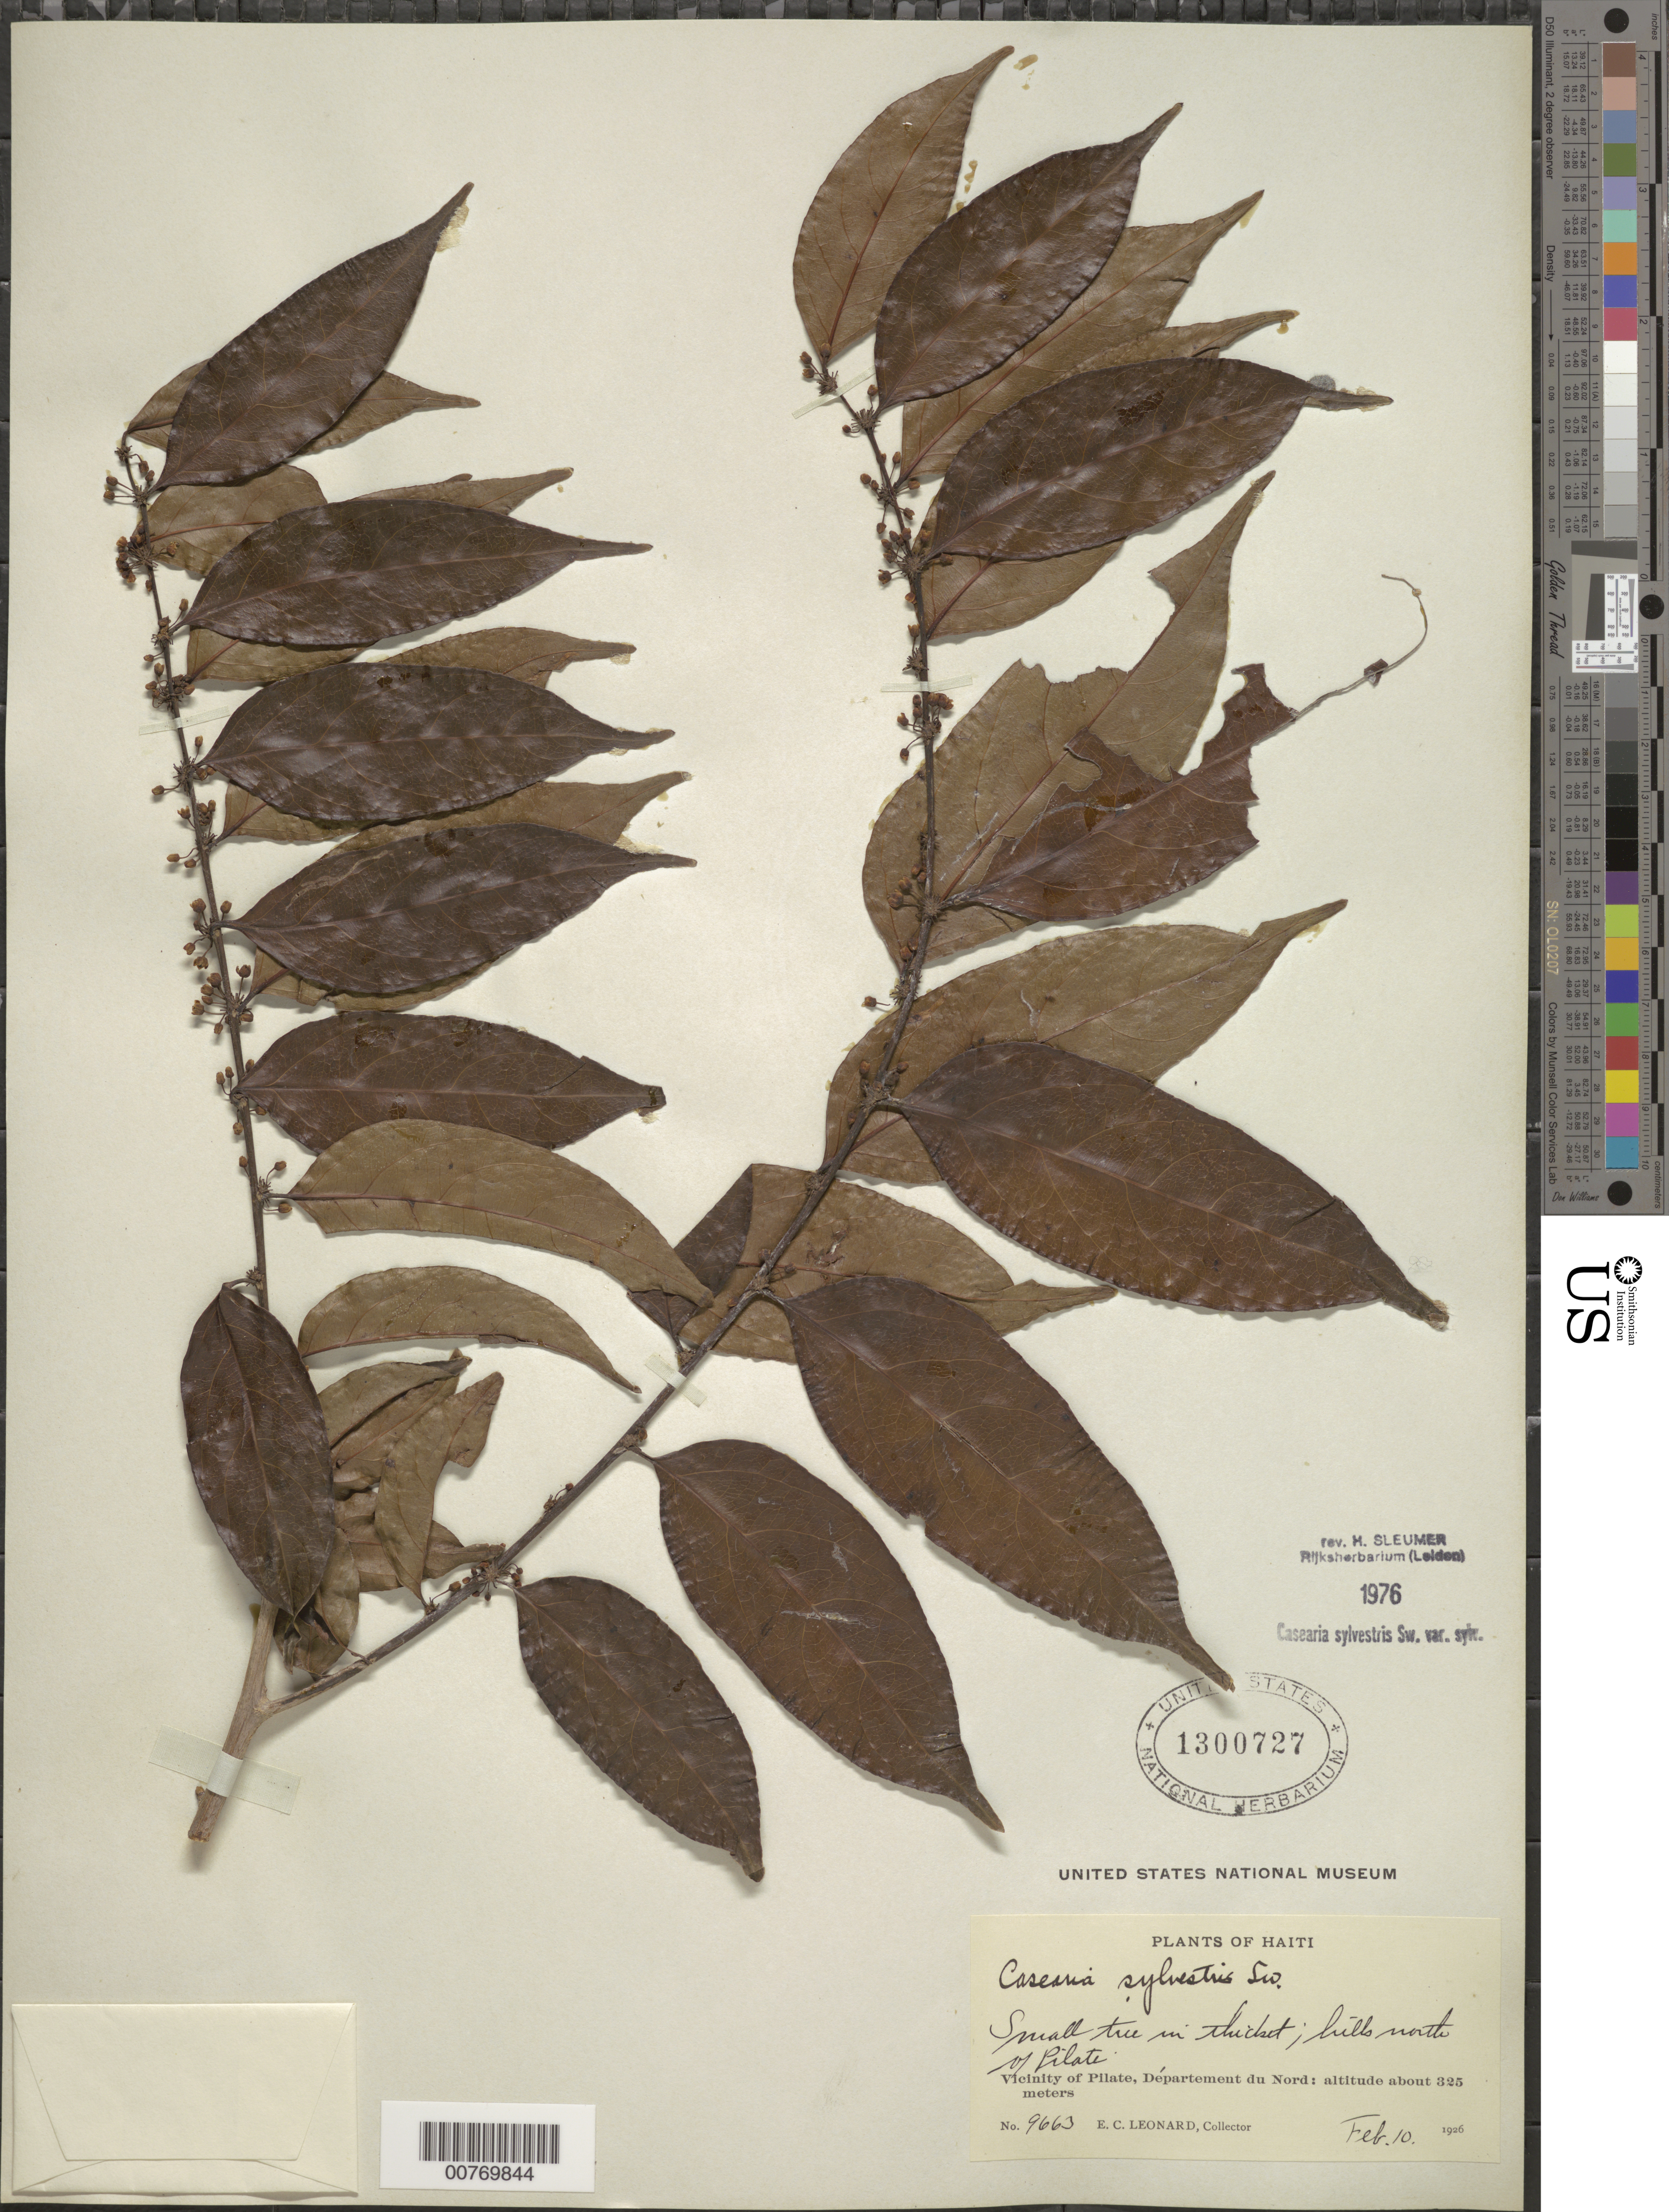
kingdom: Plantae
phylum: Tracheophyta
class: Magnoliopsida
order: Malpighiales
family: Salicaceae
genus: Casearia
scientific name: Casearia sylvestris var. sylvestris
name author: Sw.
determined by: Sleumer, H. O.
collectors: E. C. Leonard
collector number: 9663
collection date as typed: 10 Feb 1926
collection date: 1926-02-10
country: Haiti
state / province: Nord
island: Hispaniola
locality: Vicinity of Pilate, N of city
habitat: In thicket.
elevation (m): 325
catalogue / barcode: US 1300727